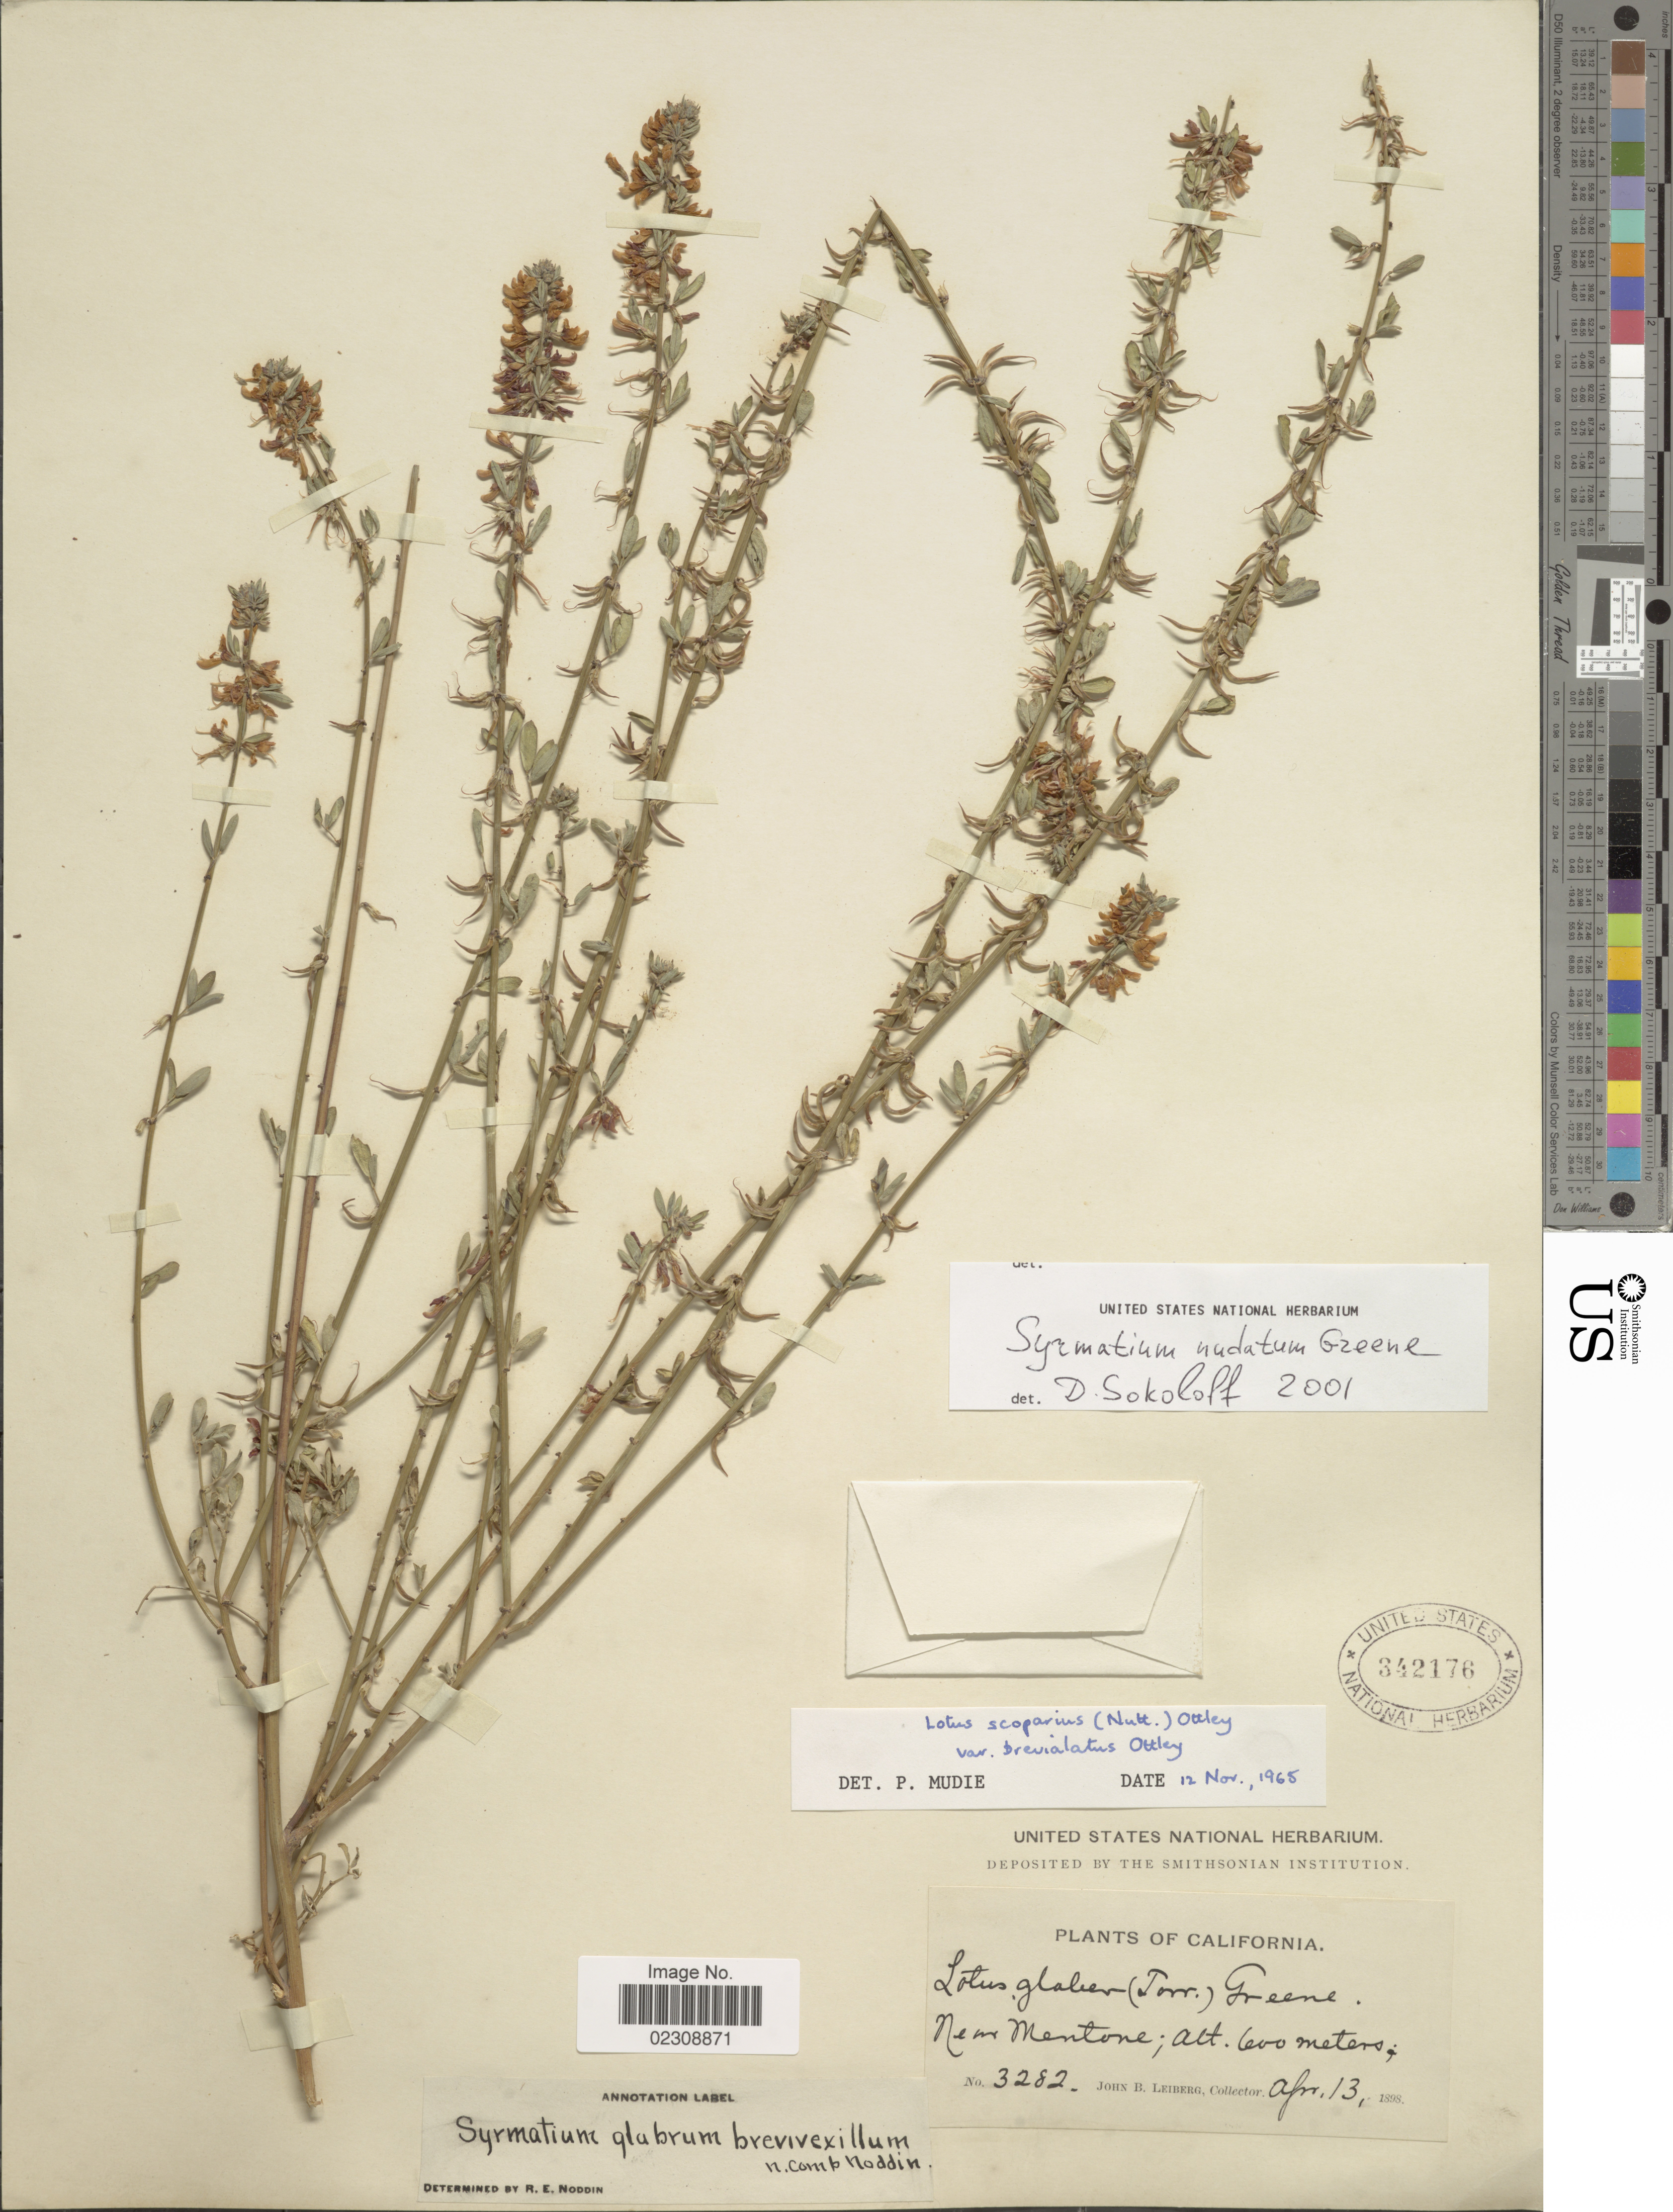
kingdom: Plantae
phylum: Tracheophyta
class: Magnoliopsida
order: Fabales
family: Fabaceae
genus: Syrmatium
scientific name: Syrmatium nudatum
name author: Greene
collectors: J. Leiberg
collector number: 3282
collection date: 1898-04-13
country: United States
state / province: California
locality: Near Mentone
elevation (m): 600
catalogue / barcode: US 342176